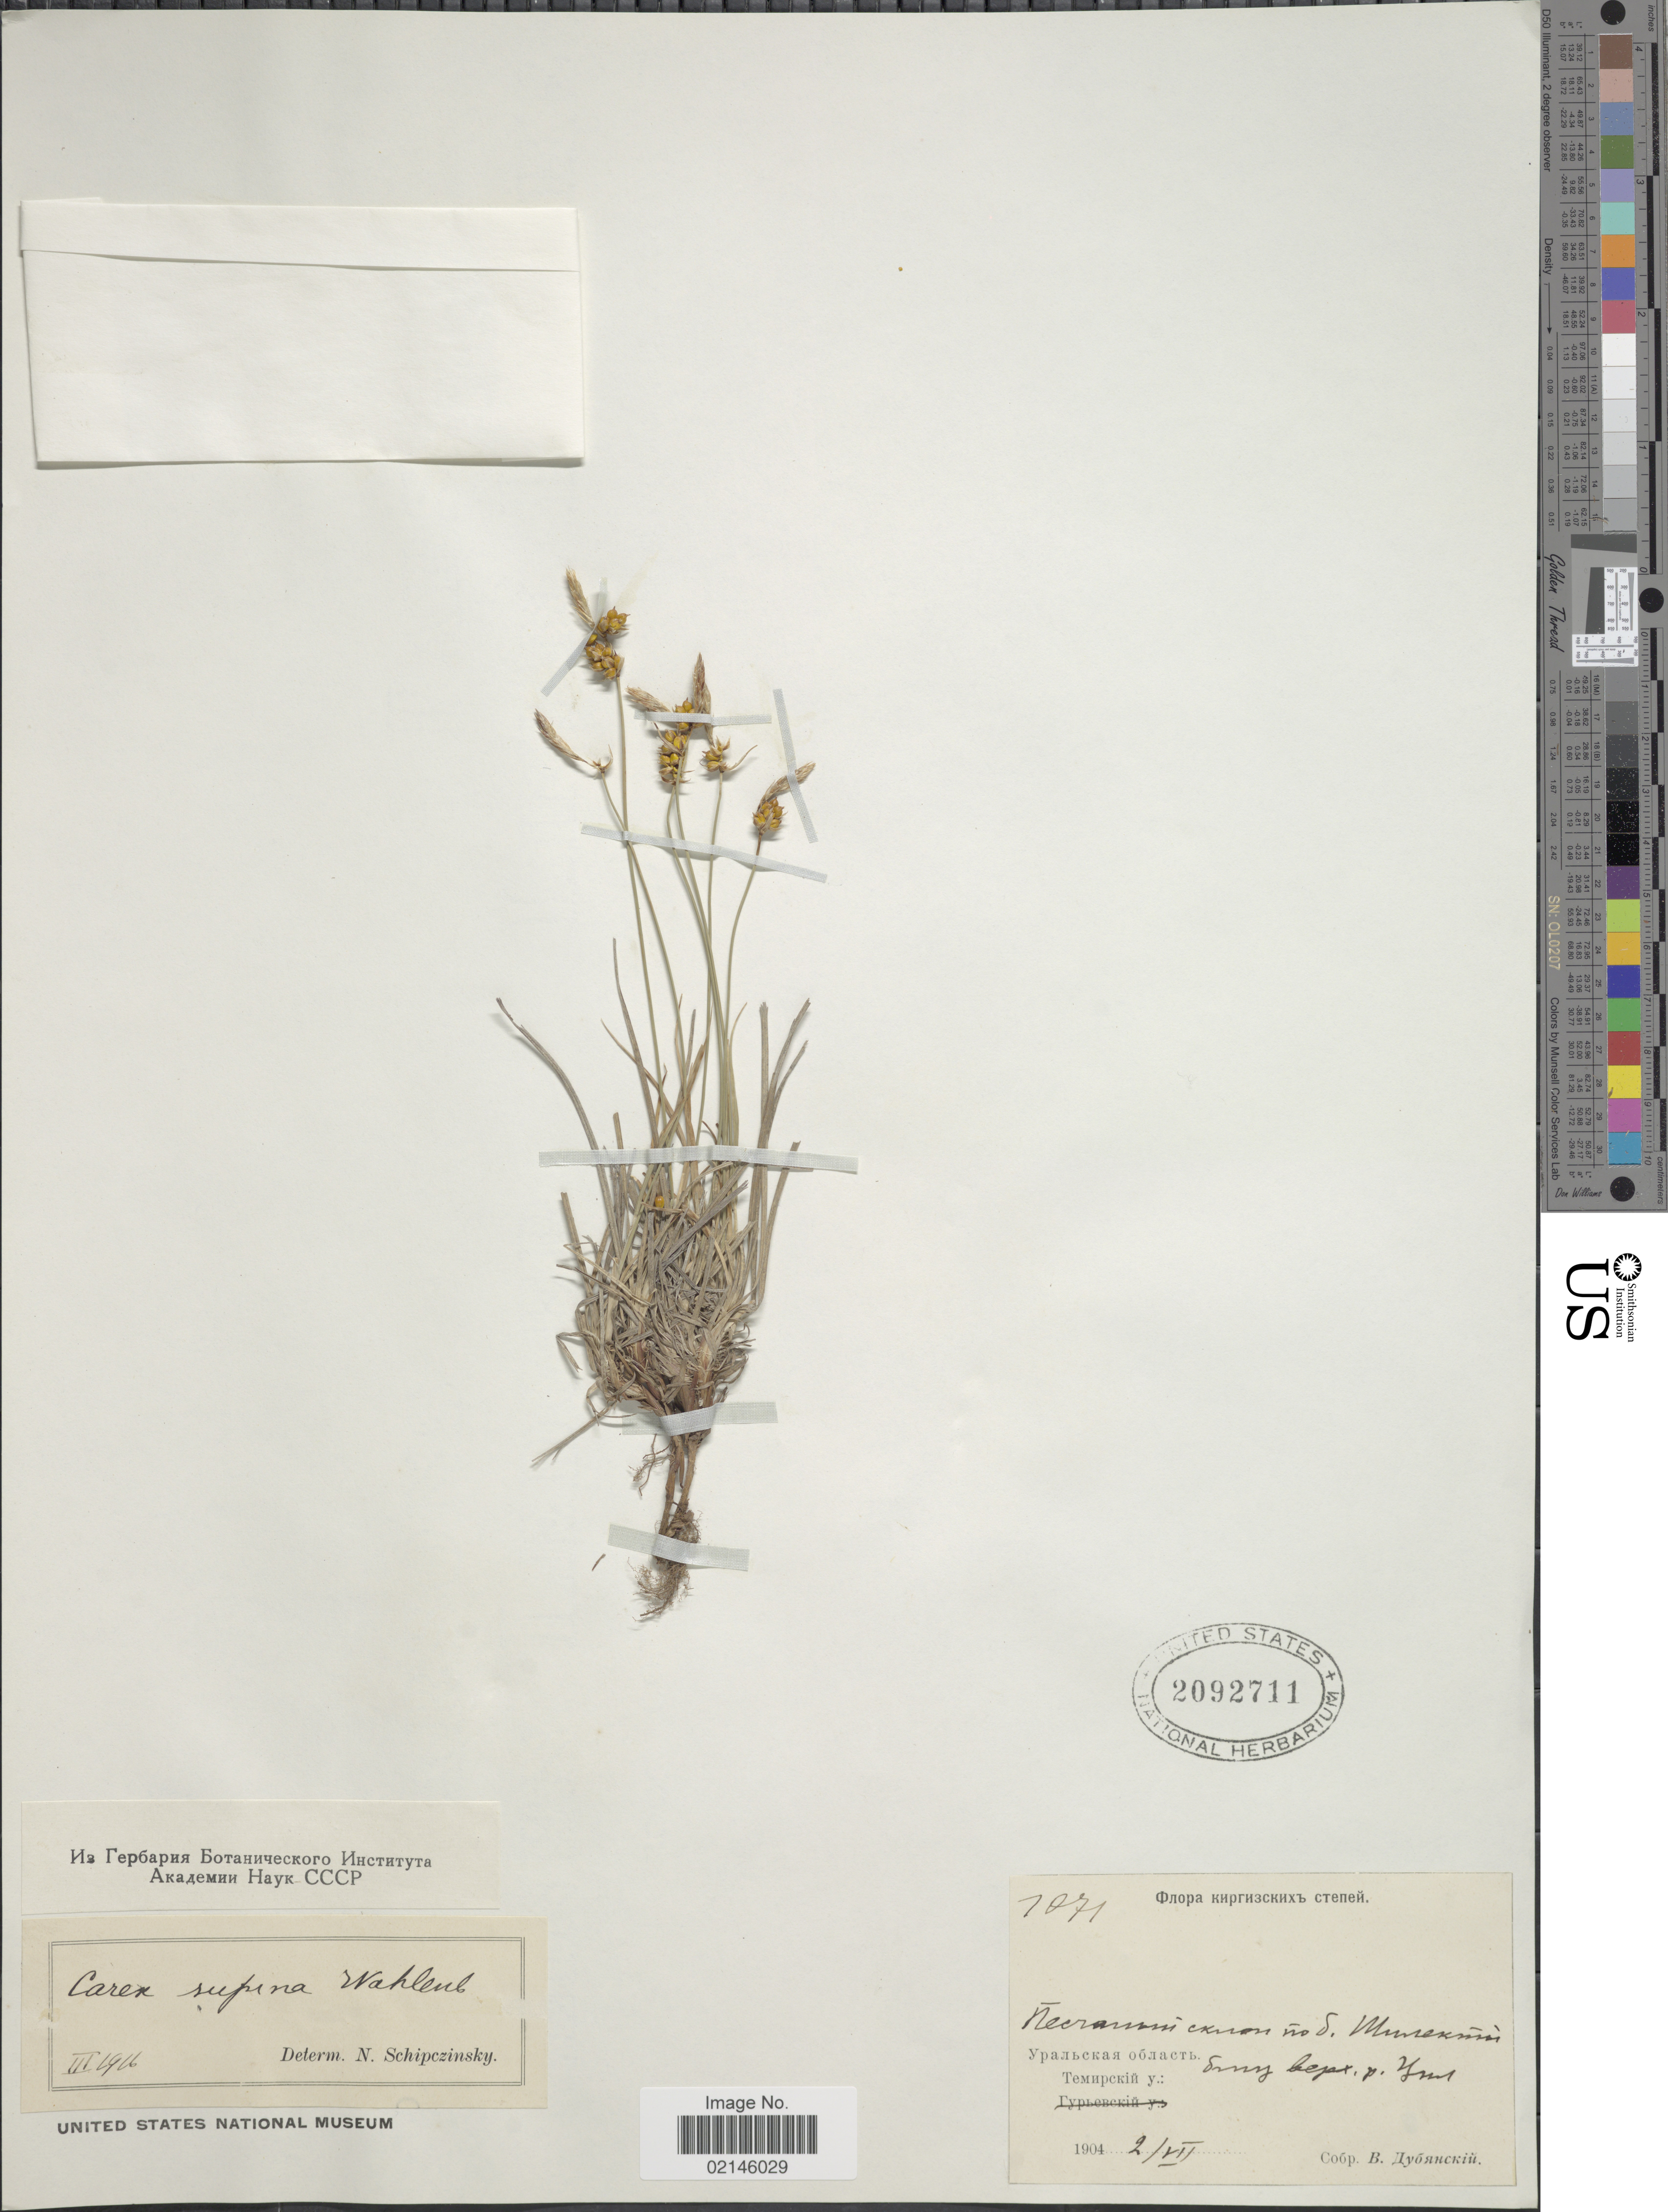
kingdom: Plantae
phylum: Tracheophyta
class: Liliopsida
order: Poales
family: Cyperaceae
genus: Carex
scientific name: Carex supina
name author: Willd. ex Wahlenb.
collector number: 7071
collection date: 1904-07-02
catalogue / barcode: US 2092711